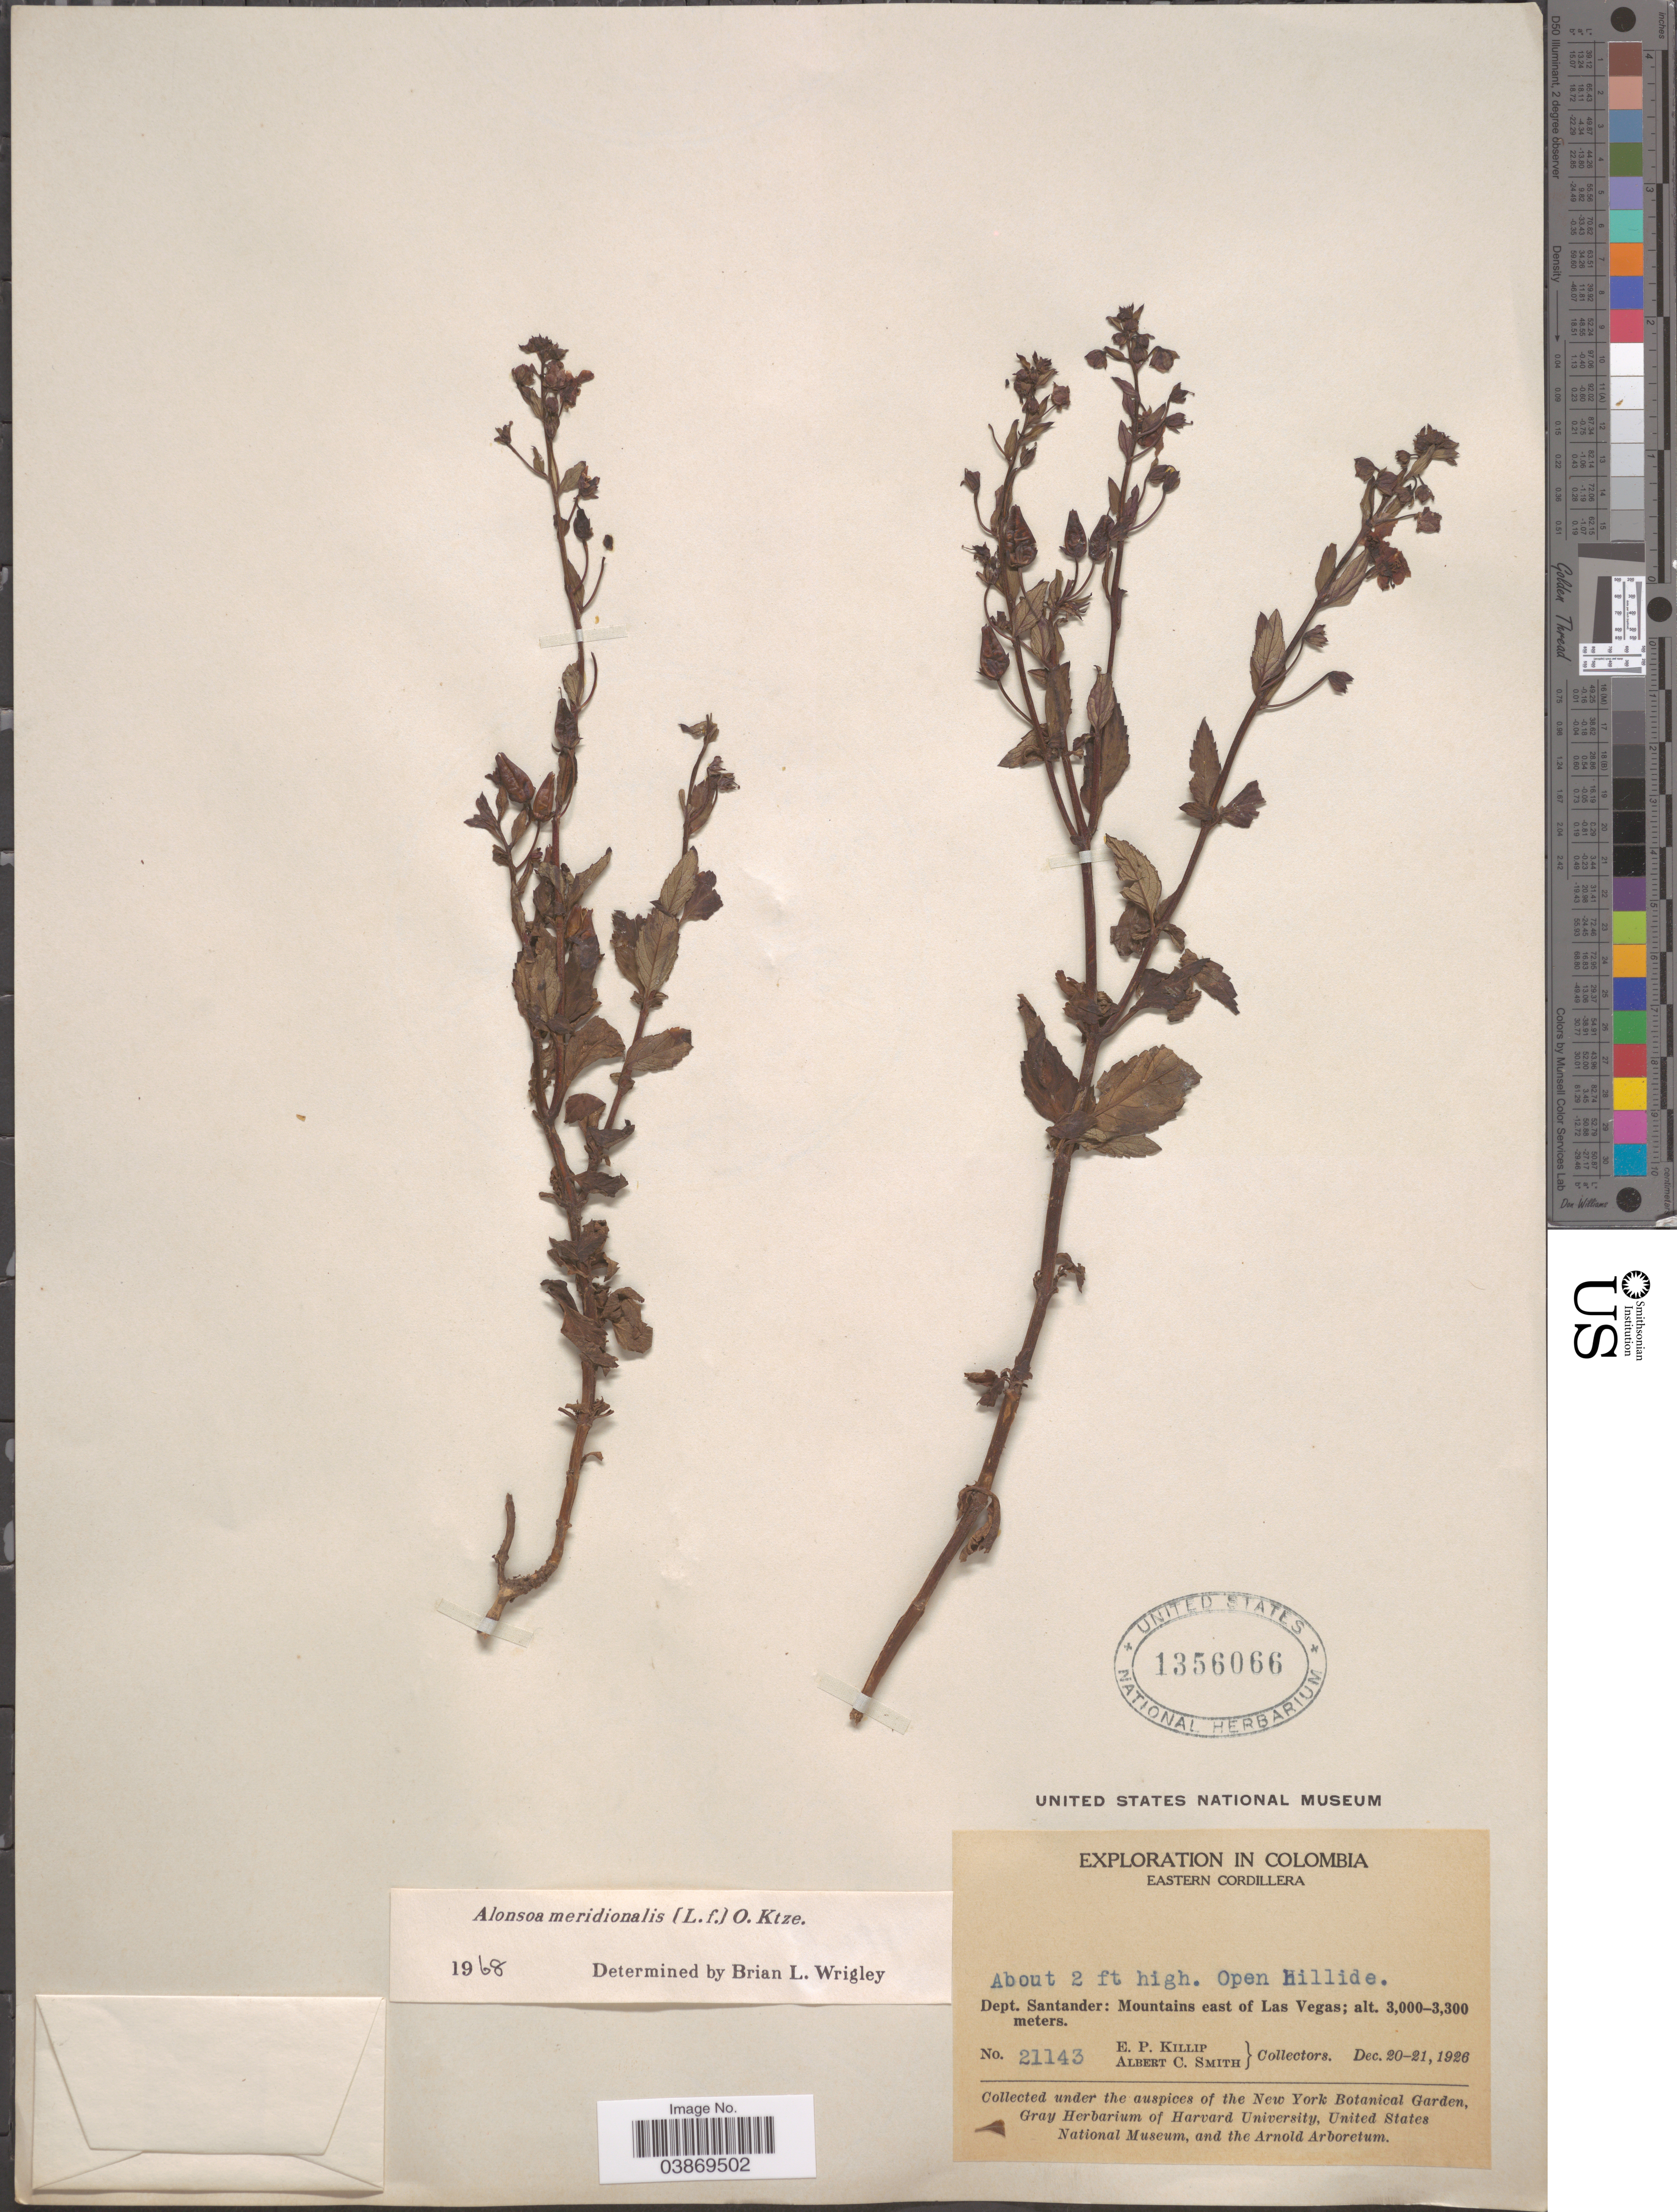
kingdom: Plantae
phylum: Tracheophyta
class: Magnoliopsida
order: Lamiales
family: Scrophulariaceae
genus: Alonsoa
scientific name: Alonsoa meridionalis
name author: (L. f.) Kuntze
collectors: E. P. Killip & A. C. Smith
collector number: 21143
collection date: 1926-12-20/1926-12-21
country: Colombia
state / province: Santander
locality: Eastern Cordillera. Dept. Santander: Mountains east of Las Vegas.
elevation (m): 3000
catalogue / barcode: US 1356066